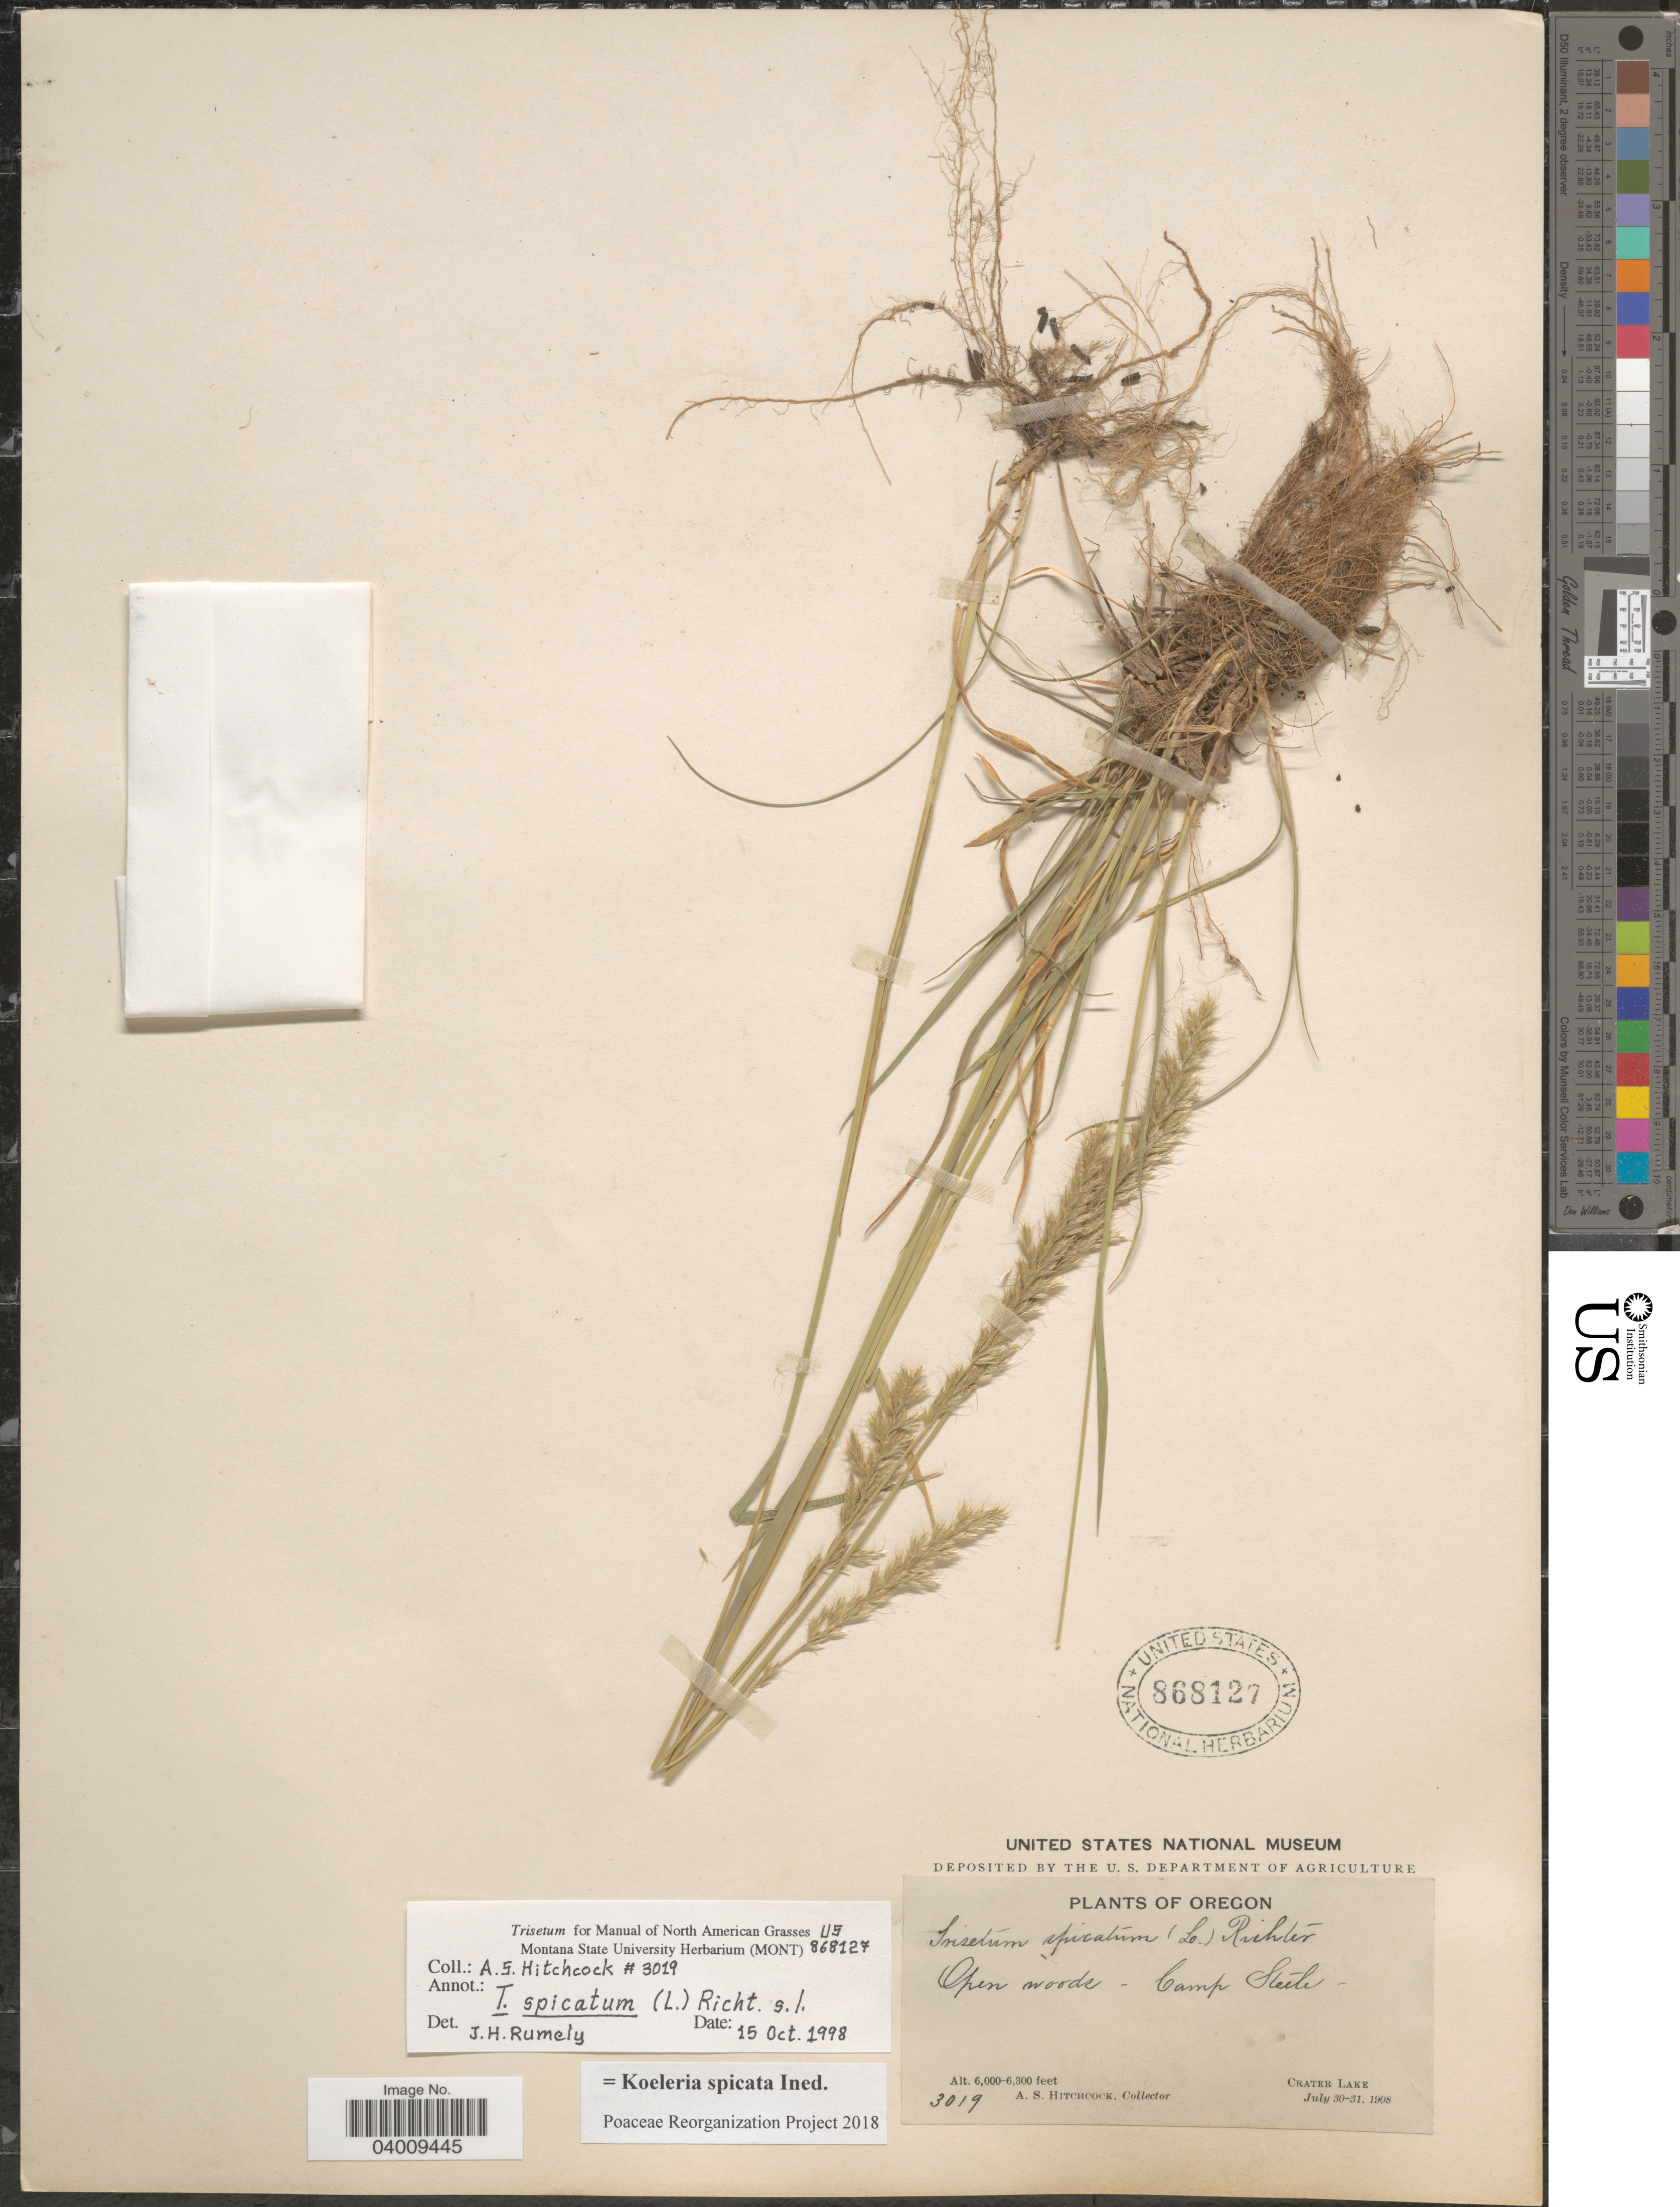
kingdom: Plantae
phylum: Tracheophyta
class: Liliopsida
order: Poales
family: Poaceae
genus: Koeleria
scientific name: Koeleria spicata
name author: (L.) Barberá et al.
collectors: A. S. Hitchcock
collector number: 3019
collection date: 1908-07-30/1908-07-31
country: United States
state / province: Oregon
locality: Camp Steele. Crater Lake.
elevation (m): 1829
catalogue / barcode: US 868127